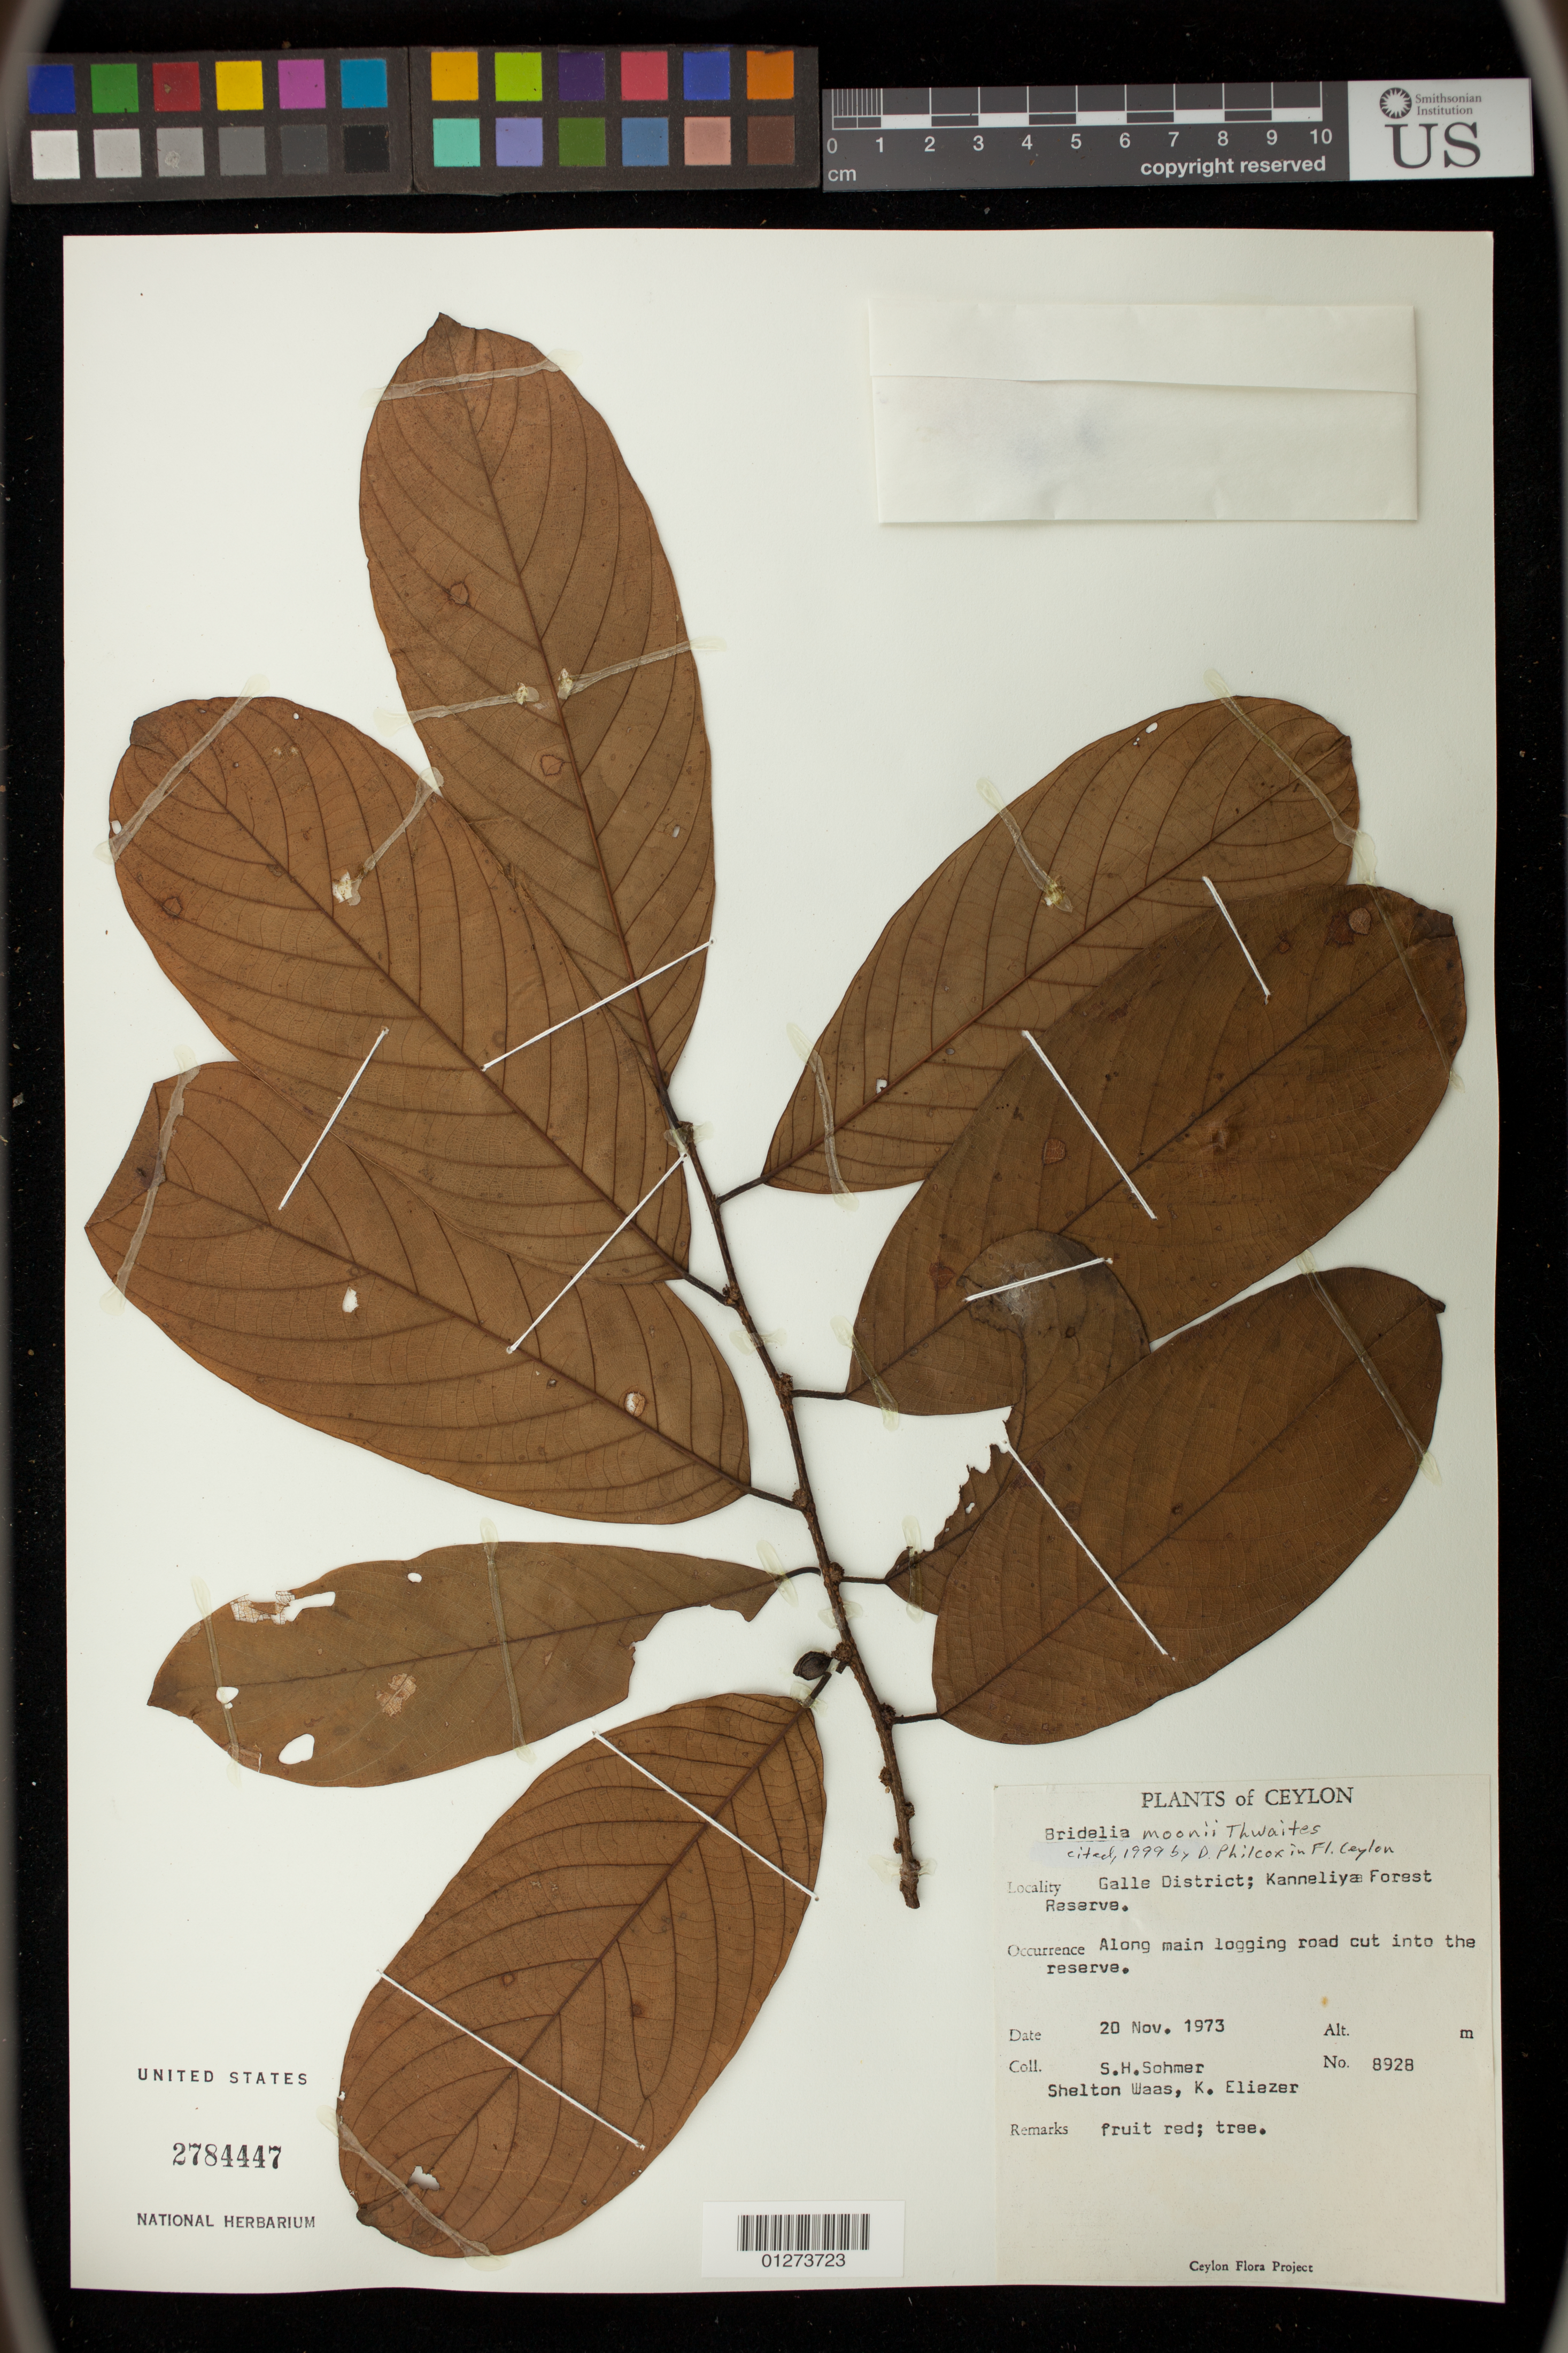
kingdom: Plantae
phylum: Tracheophyta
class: Magnoliopsida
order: Malpighiales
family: Phyllanthaceae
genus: Bridelia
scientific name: Bridelia moonii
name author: Thwaites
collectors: S. H. Sohmer, S. Waas & K. Eliezer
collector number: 8928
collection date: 1973-11-20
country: Sri Lanka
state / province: Southern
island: Ceylon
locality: Ceylon. Galle District; Kanneliya Forest Reserve. Main logging road.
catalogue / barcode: US 2784447